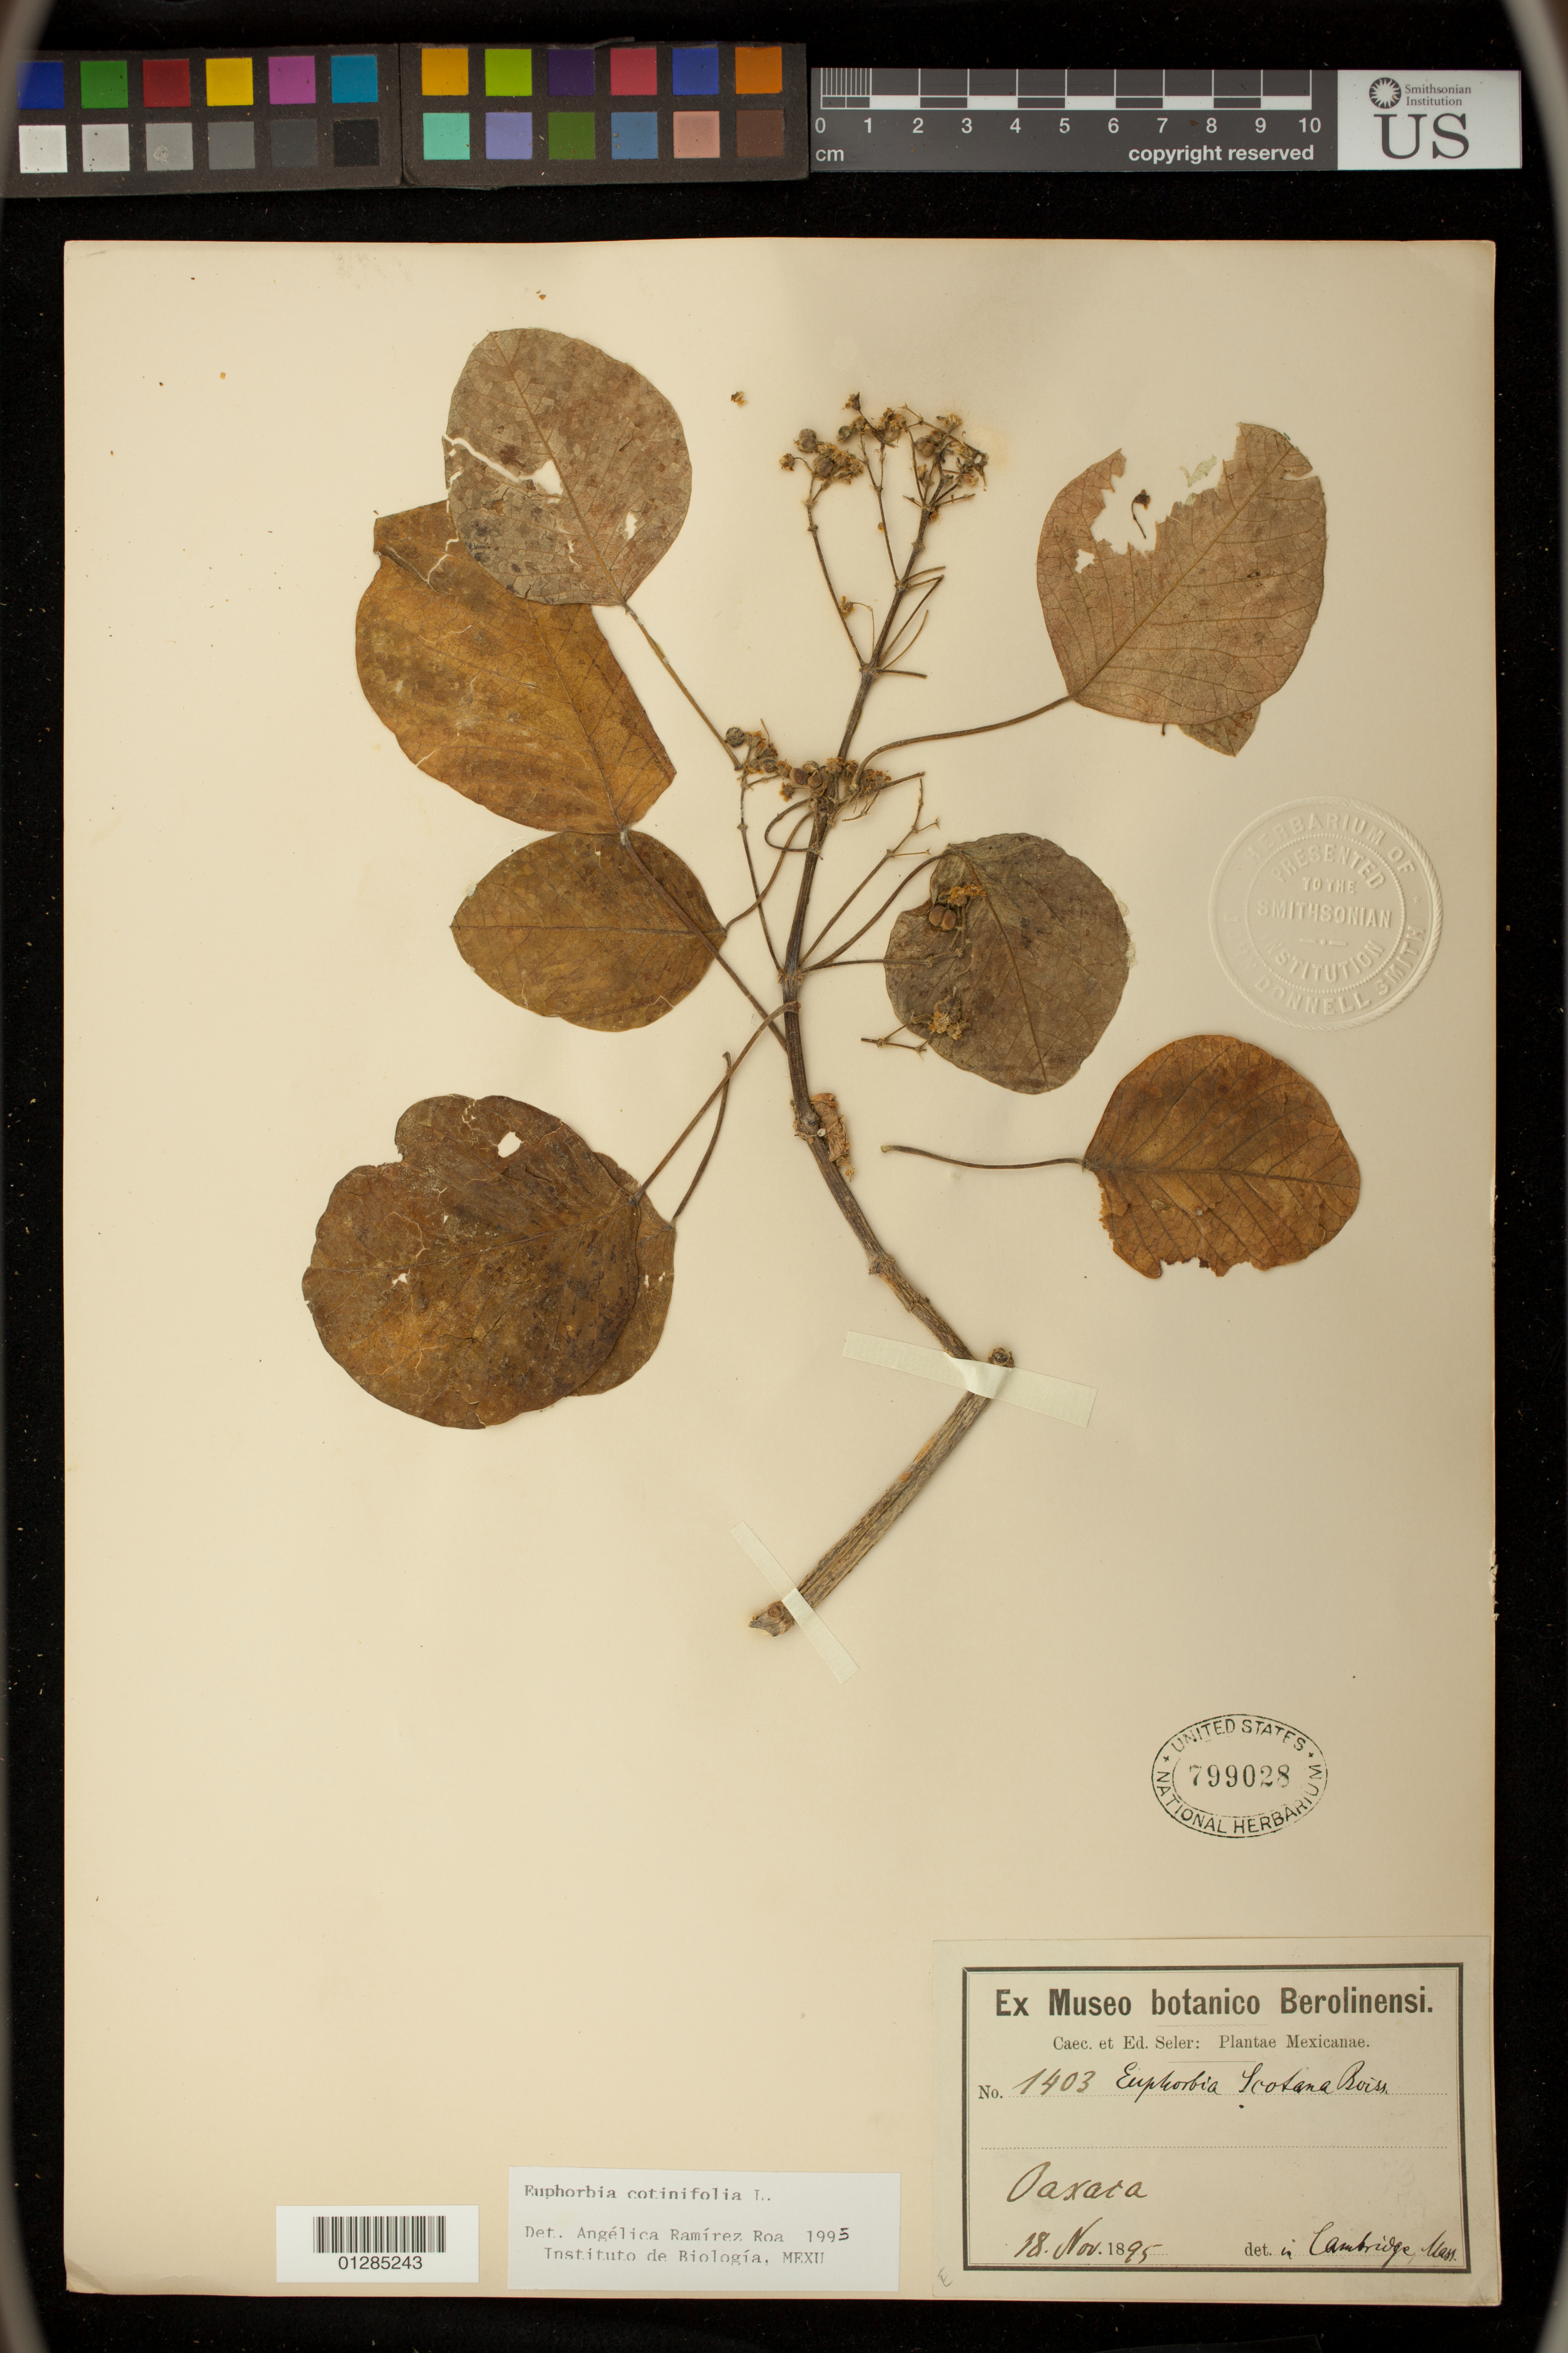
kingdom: Plantae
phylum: Tracheophyta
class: Magnoliopsida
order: Malpighiales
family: Euphorbiaceae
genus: Euphorbia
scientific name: Euphorbia cotinifolia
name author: L.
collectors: C. Seler & E. G. Seler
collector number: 1403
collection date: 1895-11-18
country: Mexico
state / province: Oaxaca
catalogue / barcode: US 799028